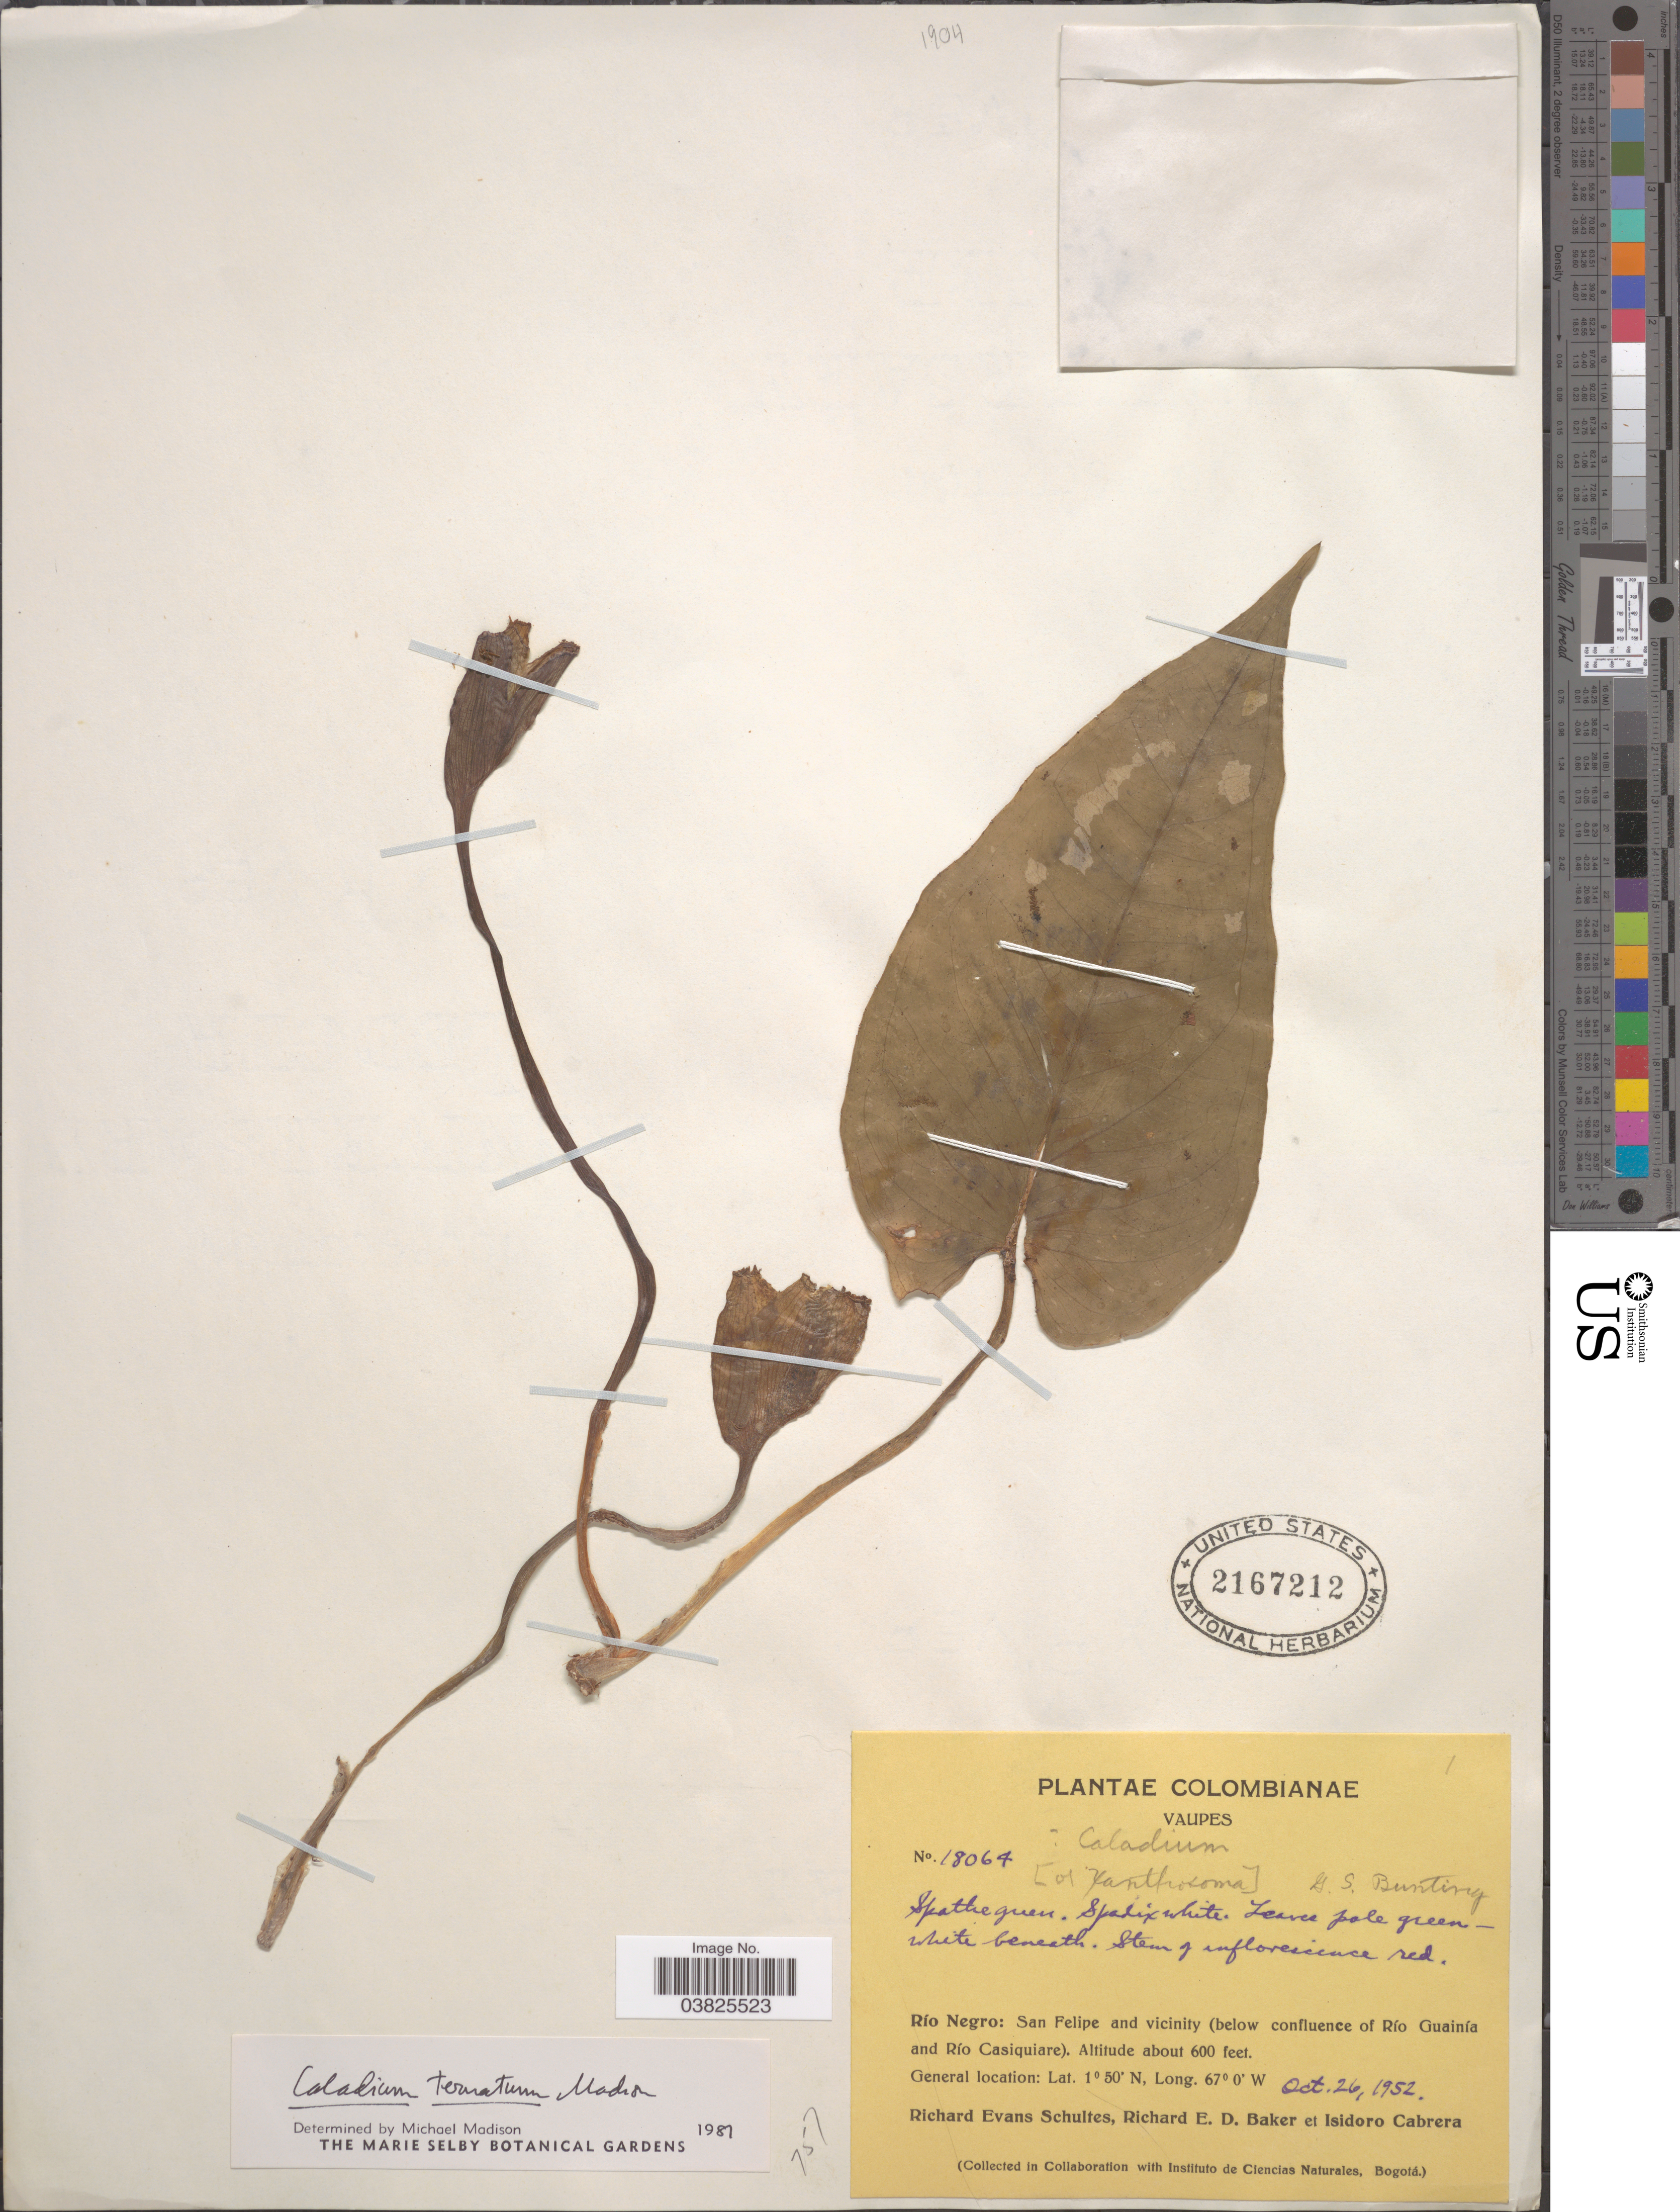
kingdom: Plantae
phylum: Tracheophyta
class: Liliopsida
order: Alismatales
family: Araceae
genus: Caladium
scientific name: Caladium ternatum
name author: Madison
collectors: R. E. Schultes, R. E. D. Baker & I. Cabrera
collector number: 18064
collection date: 1952-10-26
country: Colombia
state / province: Vaupés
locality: Vaupes. Río Negro: San Felipe and vicinity (below confluence of Río Guainía and Río Casiquiare).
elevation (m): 183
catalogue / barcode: US 2167212